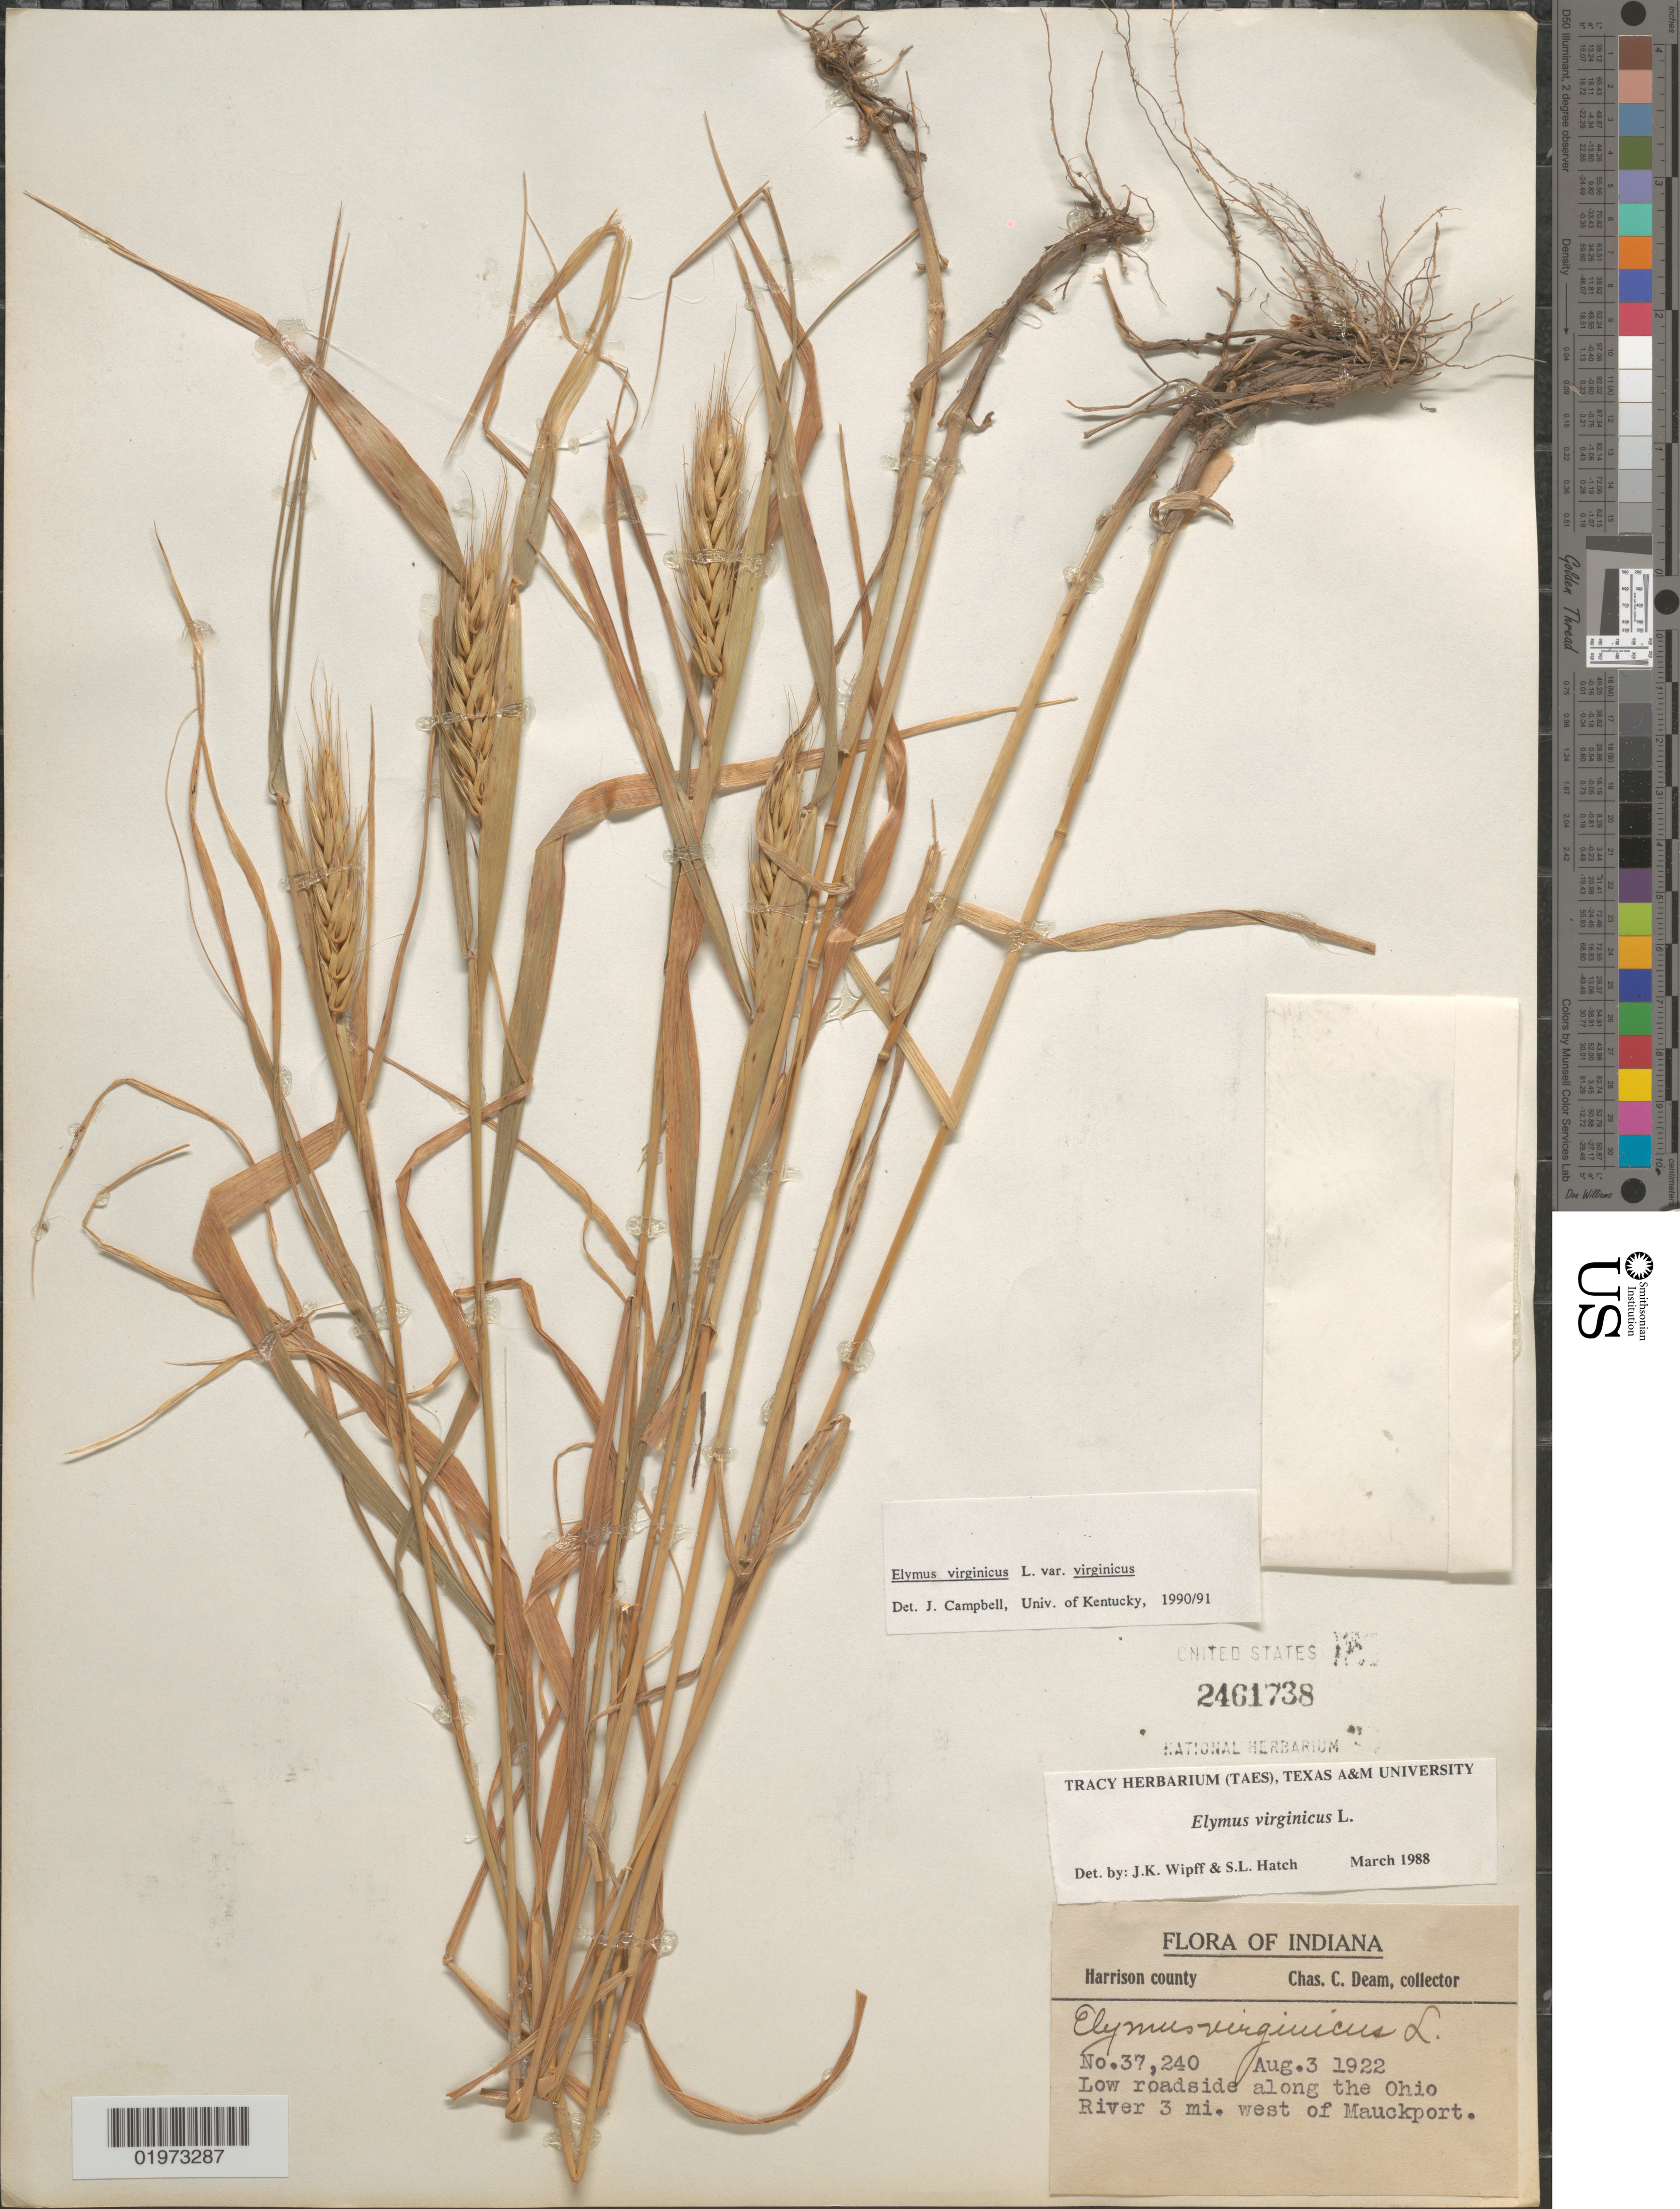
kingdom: Plantae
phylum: Tracheophyta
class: Liliopsida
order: Poales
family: Poaceae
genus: Elymus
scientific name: Elymus virginicus var. virginicus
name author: L.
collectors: C. C. Deam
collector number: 37240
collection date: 1922-08-03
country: United States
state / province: Indiana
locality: Harrison county. Low roadside along the Ohio River 3 mi. west of Mauckport.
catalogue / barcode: US 2461738